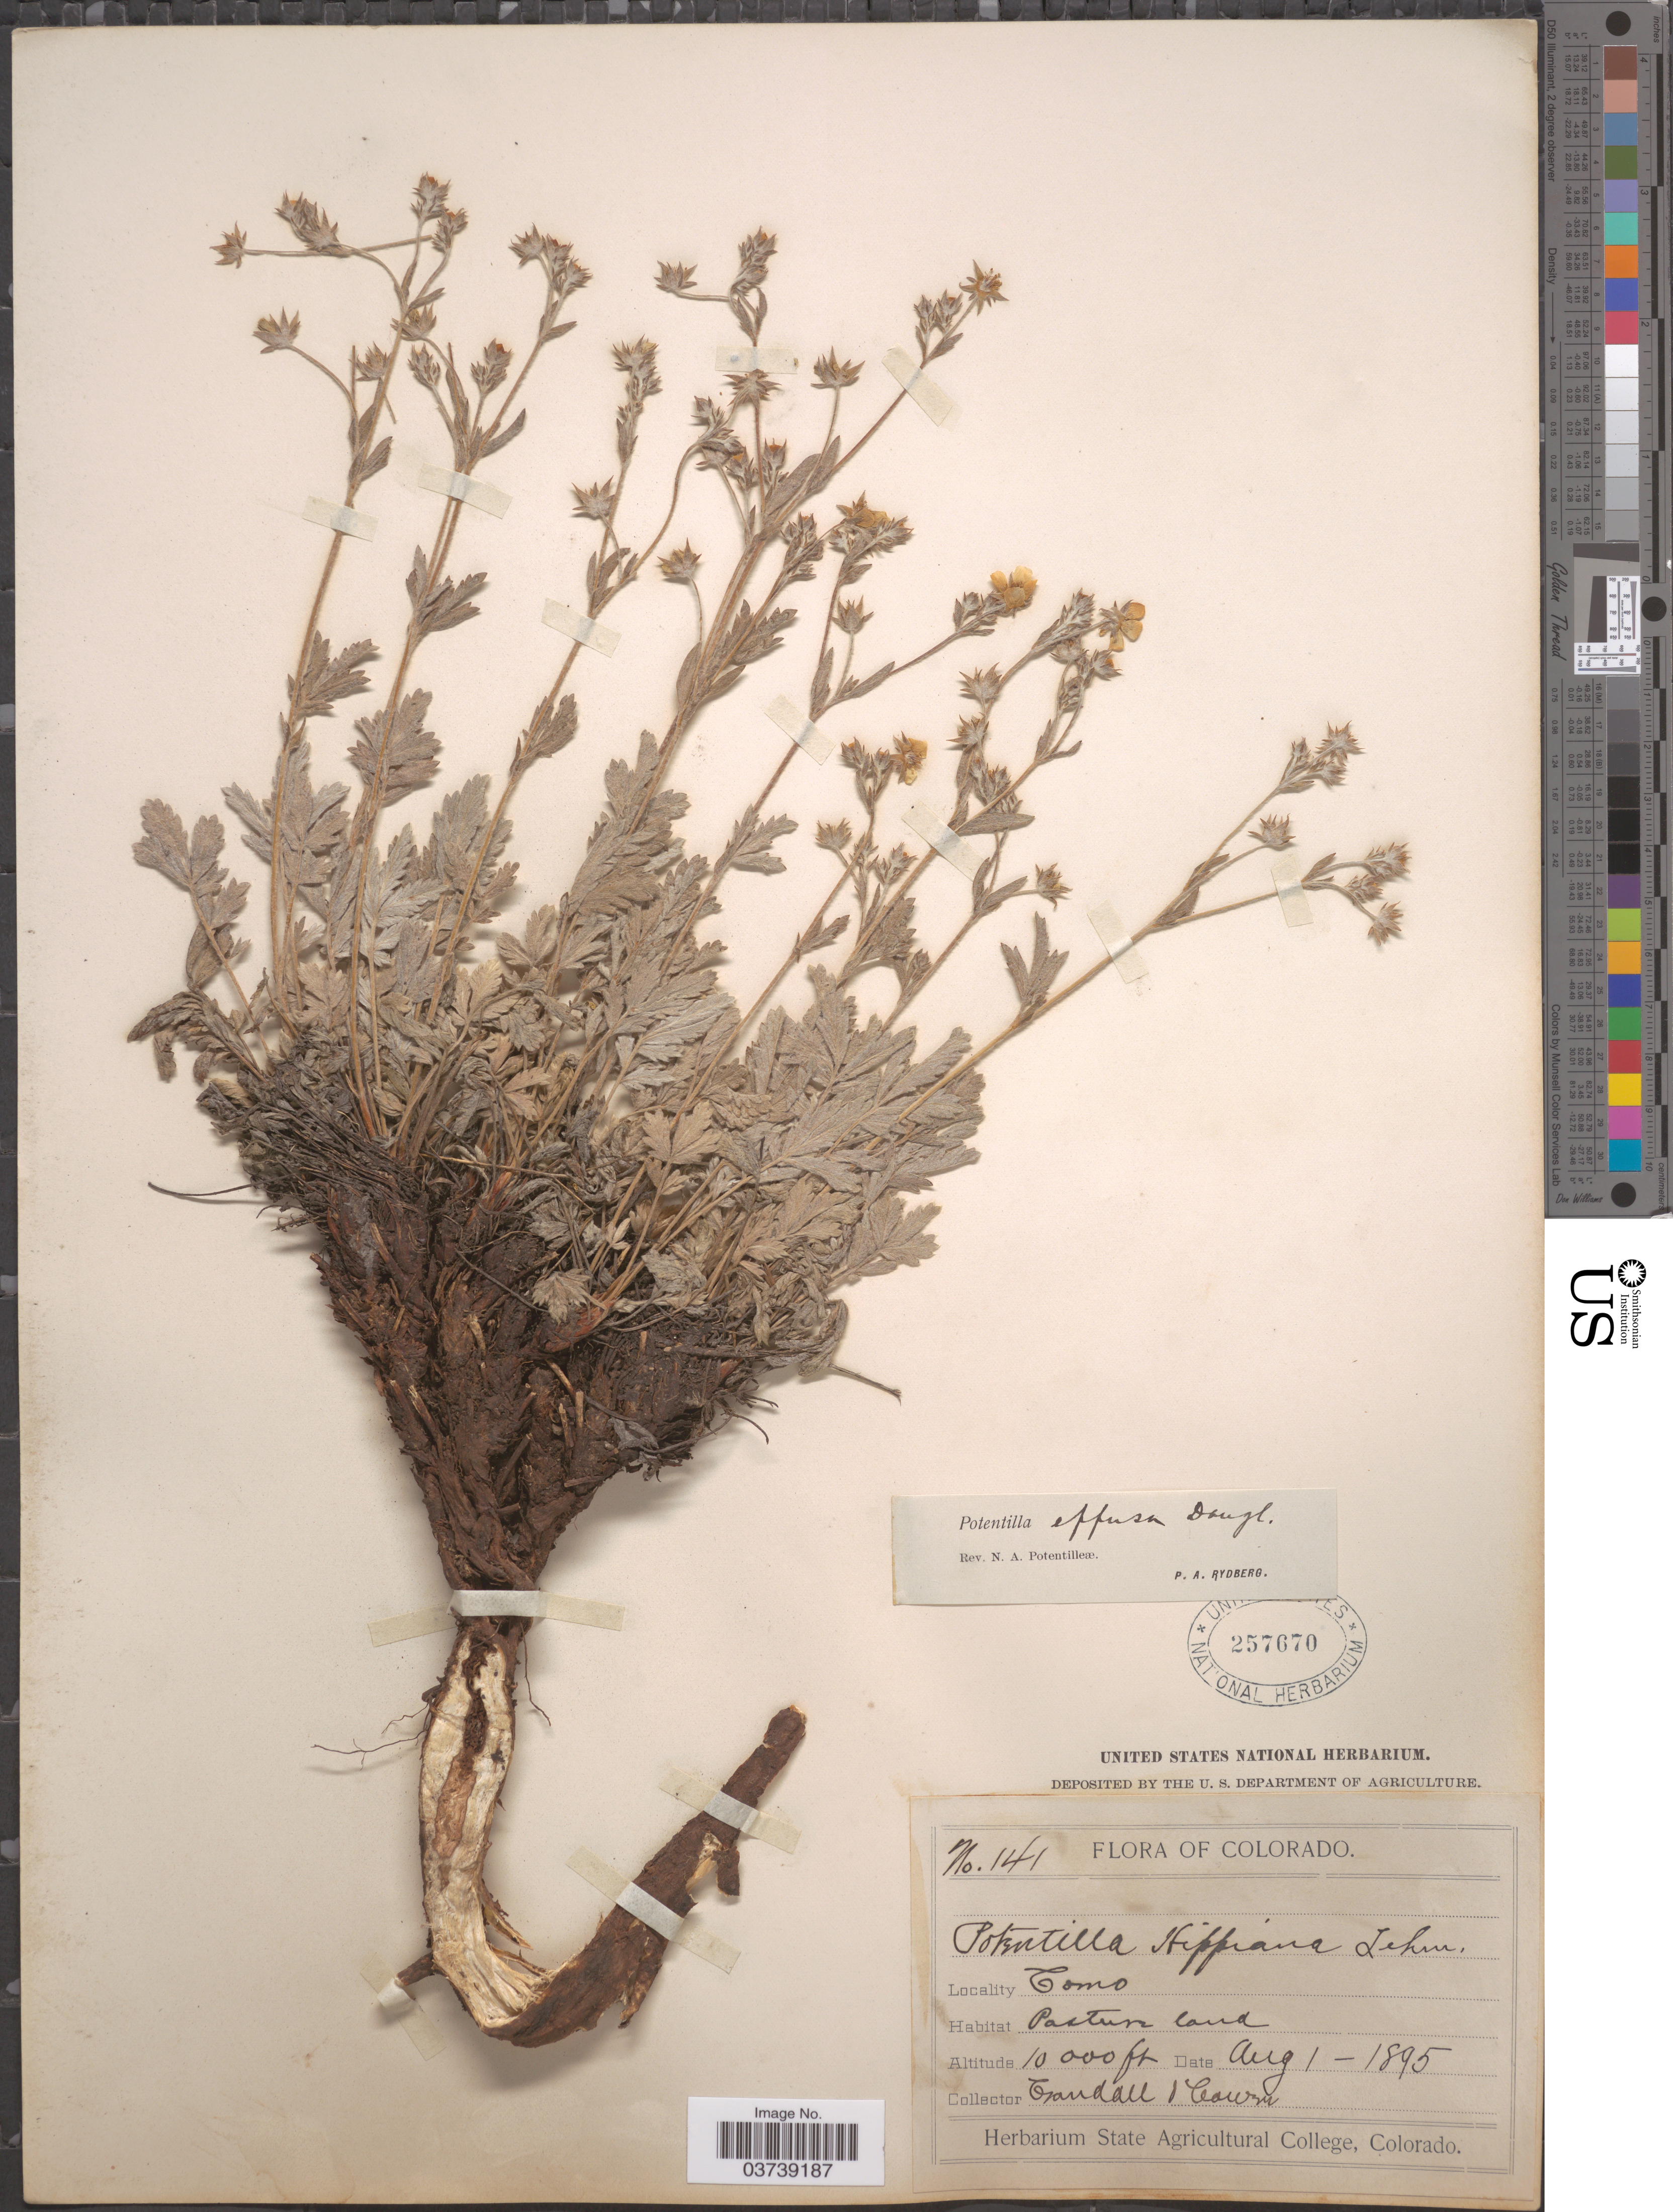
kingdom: Plantae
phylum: Tracheophyta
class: Magnoliopsida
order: Rosales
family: Rosaceae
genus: Potentilla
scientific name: Potentilla effusa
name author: Douglas ex Lehm.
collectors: -. Crandall & -. Cowen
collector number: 141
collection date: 1895-08-01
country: United States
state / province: Colorado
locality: Como.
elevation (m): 3048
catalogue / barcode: US 257670